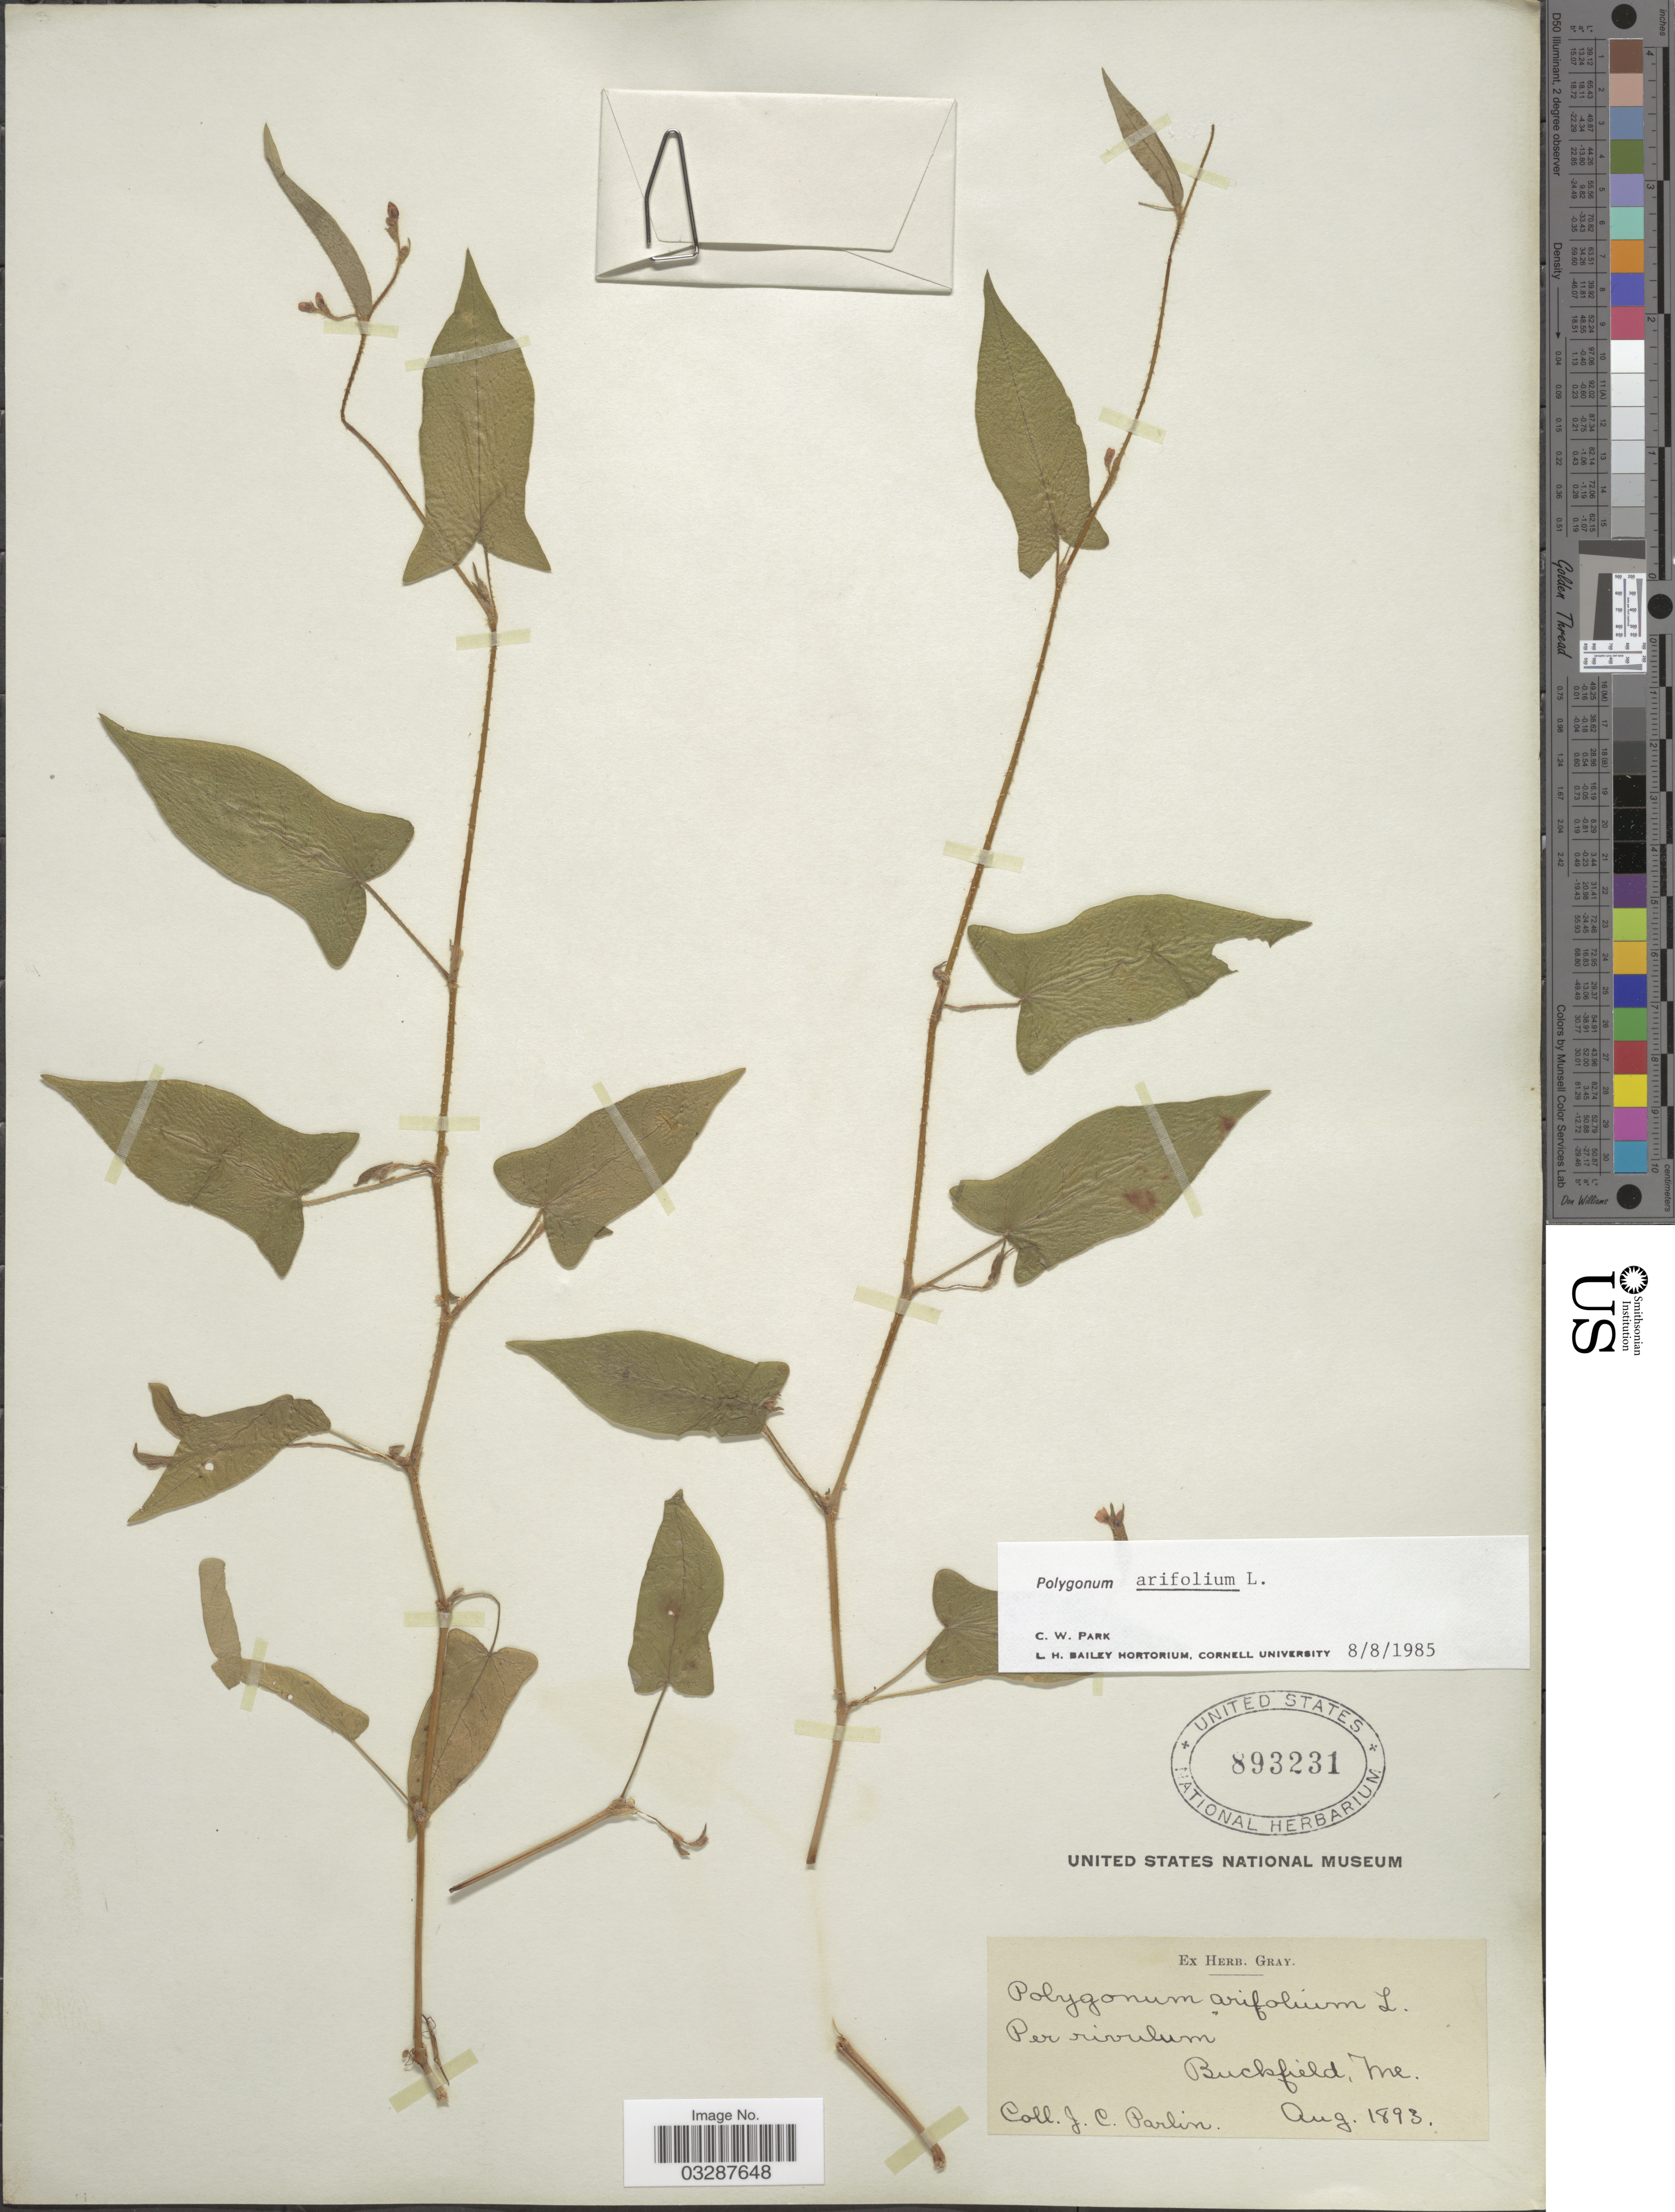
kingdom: Plantae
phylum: Tracheophyta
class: Magnoliopsida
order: Caryophyllales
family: Polygonaceae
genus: Persicaria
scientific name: Persicaria arifolia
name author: (L.) Haraldson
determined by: Atha, D. E.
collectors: J. Parlin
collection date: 1893-08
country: United States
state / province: Maine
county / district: Oxford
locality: Buckfield.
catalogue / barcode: US 893231